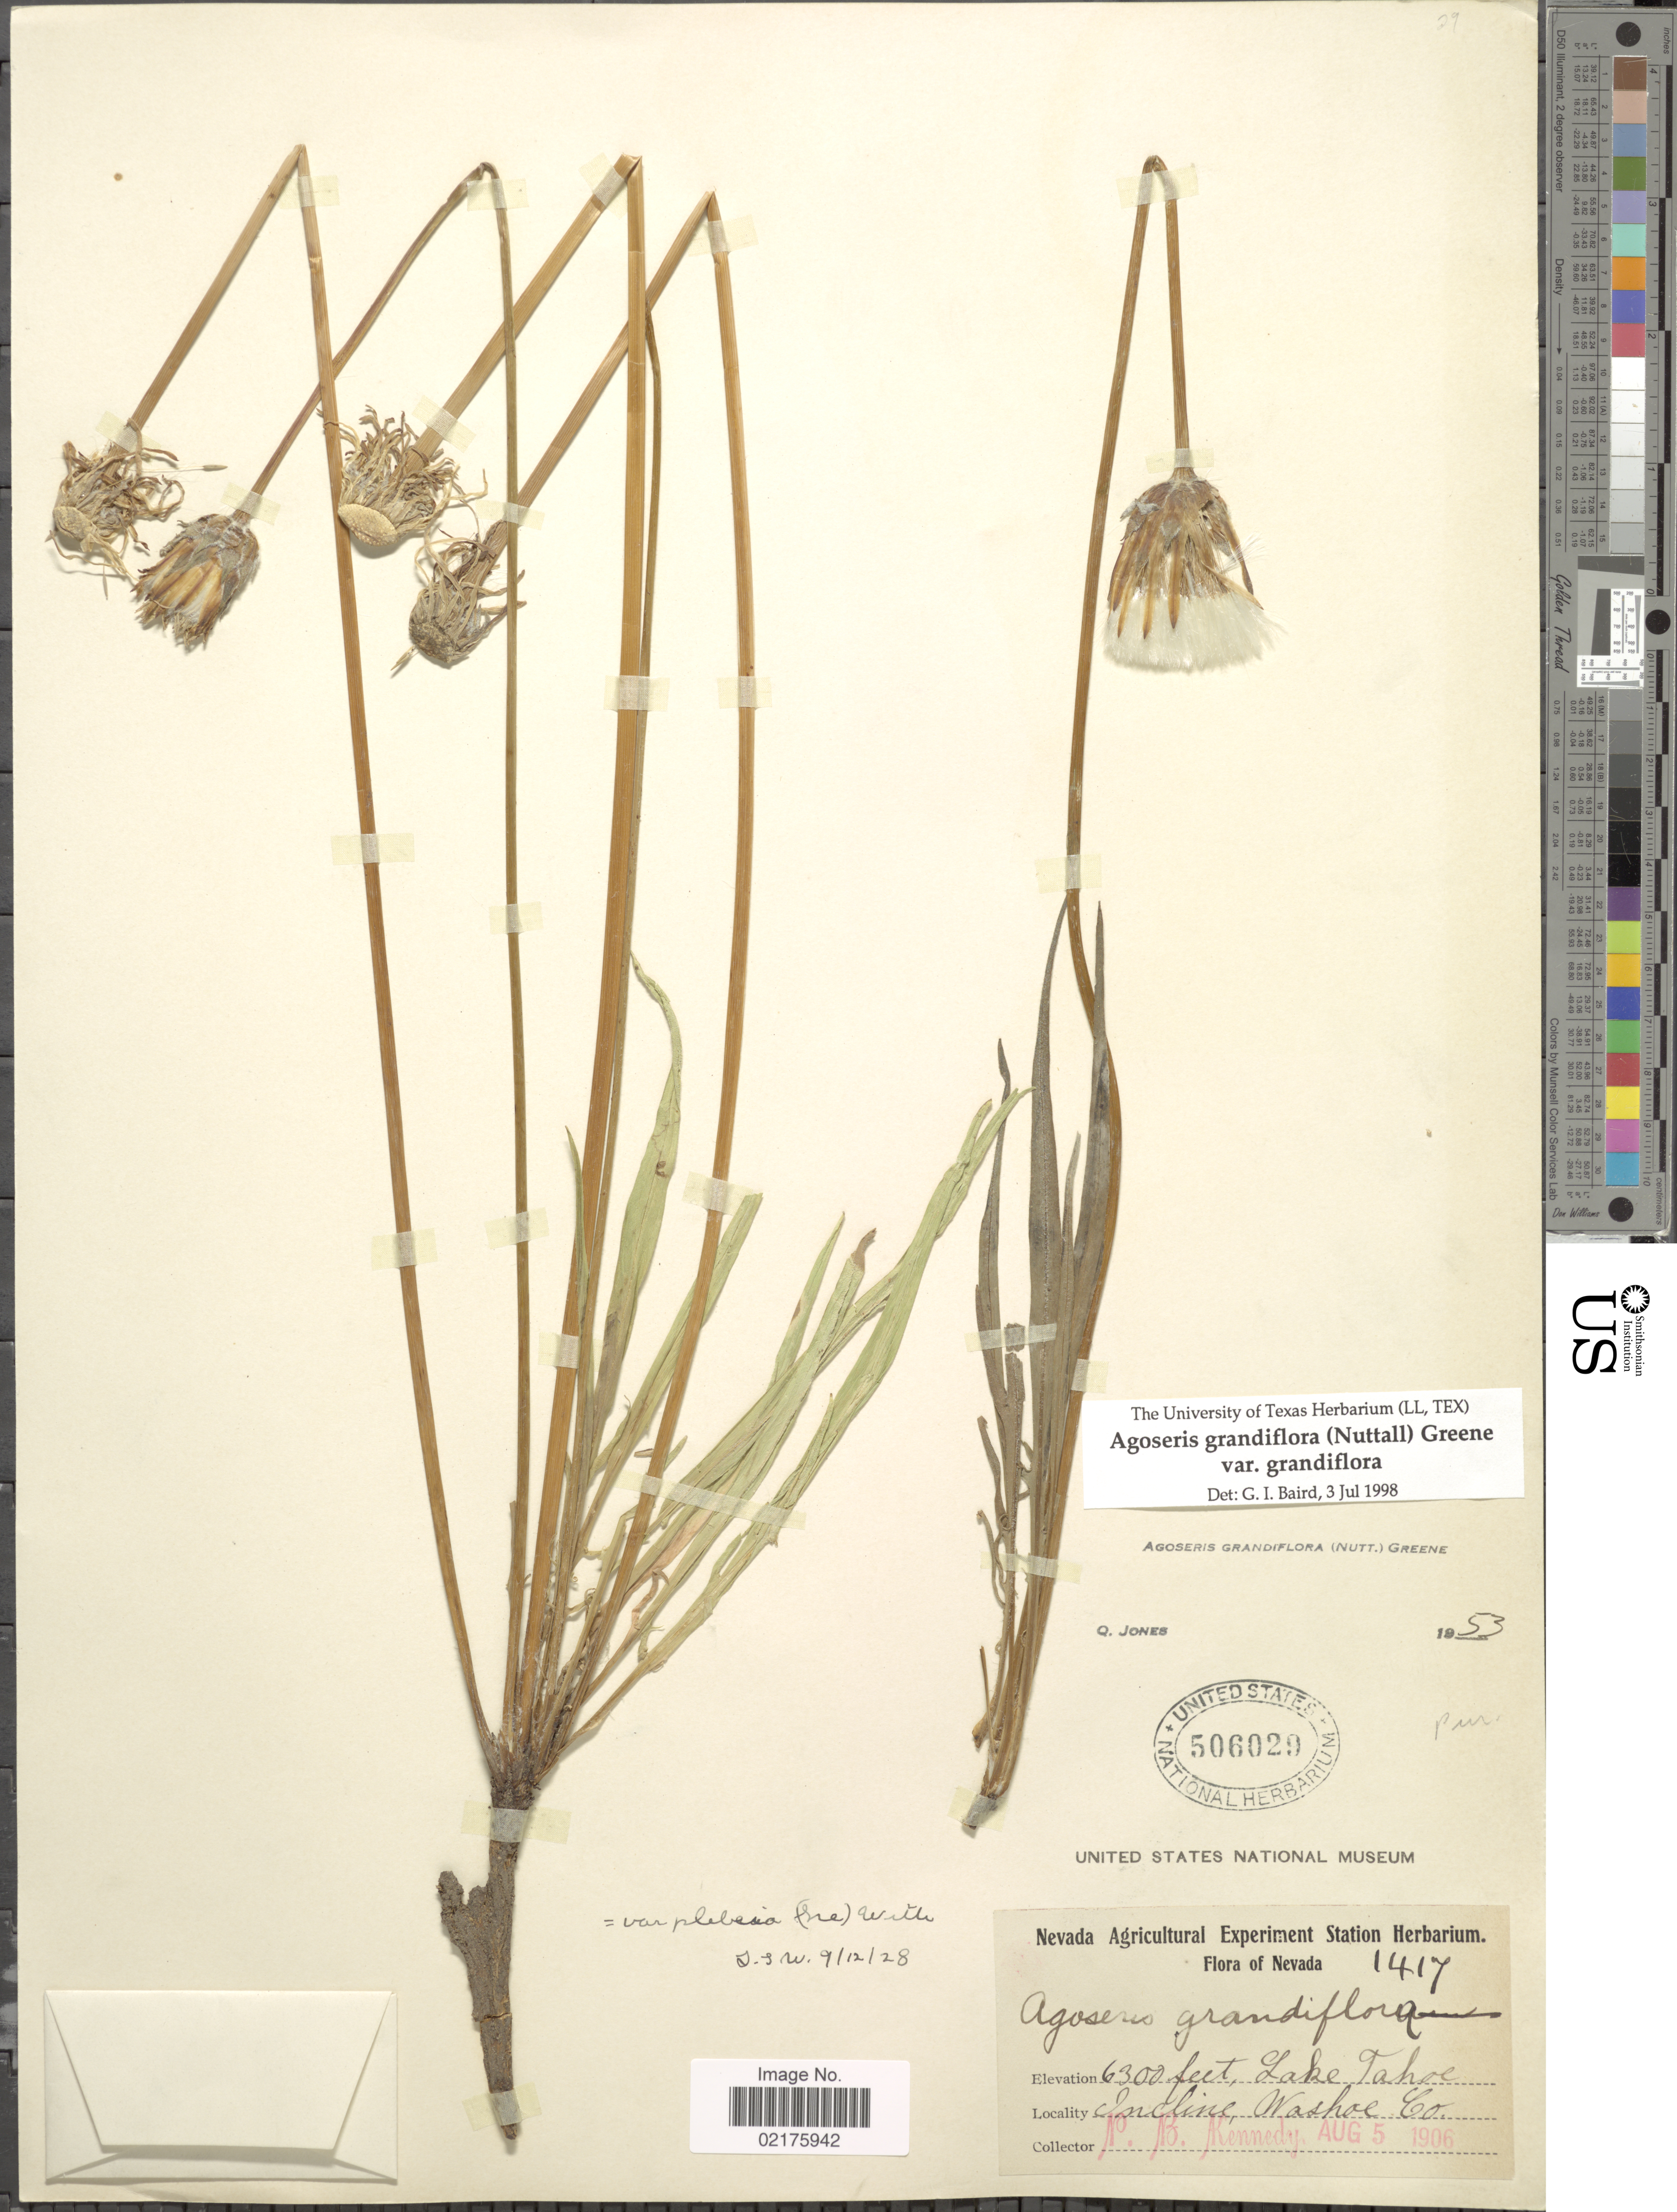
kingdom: Plantae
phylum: Tracheophyta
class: Magnoliopsida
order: Asterales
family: Asteraceae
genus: Agoseris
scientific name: Agoseris grandiflora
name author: (Nutt.) Greene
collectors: P. B. Kennedy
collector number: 1417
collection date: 1906-08-05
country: United States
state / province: Nevada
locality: Lake Tahoe, Incline, Washoe Co.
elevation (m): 1920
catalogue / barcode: US 506029